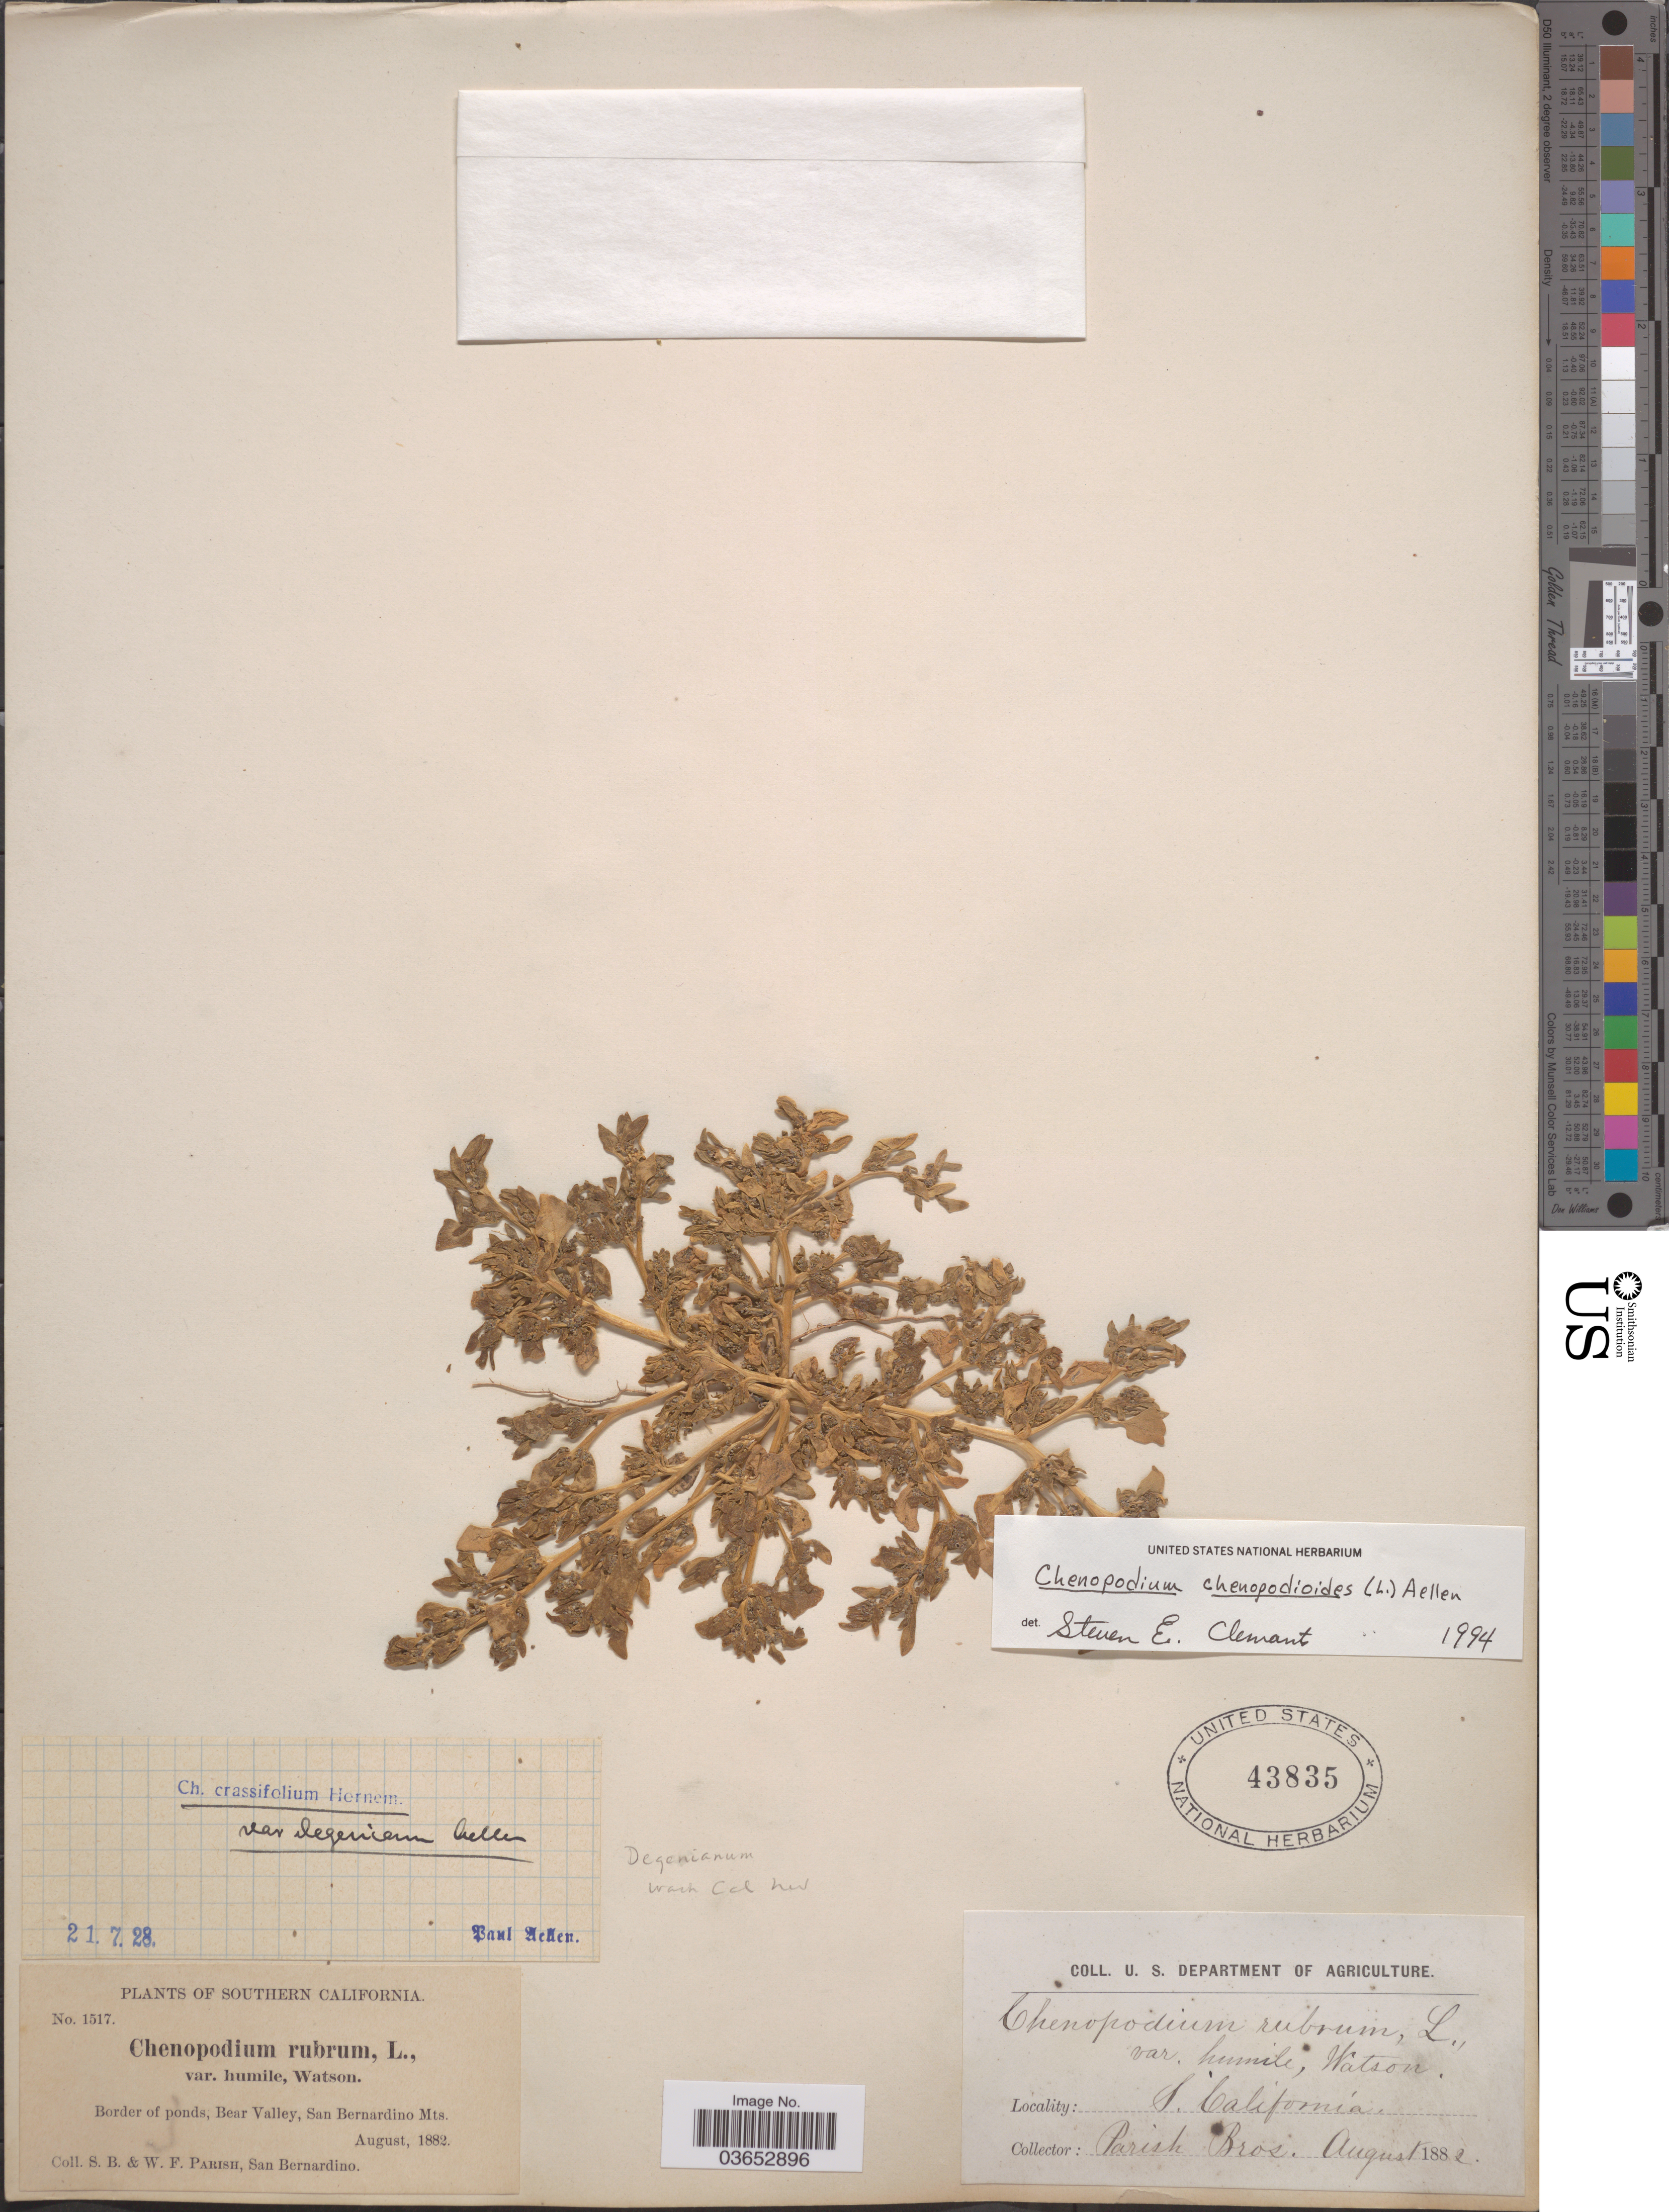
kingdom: Plantae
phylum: Tracheophyta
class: Magnoliopsida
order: Caryophyllales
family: Amaranthaceae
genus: Chenopodium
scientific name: Chenopodium chenopodioides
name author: (L.) Aellen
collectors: S. B. Parish & W. F. Parish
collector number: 1517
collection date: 1882-08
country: United States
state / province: California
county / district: San Bernardino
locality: Southern California. Border of ponds, Bear Valley, San Bernardino Mts.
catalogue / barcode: US 43835